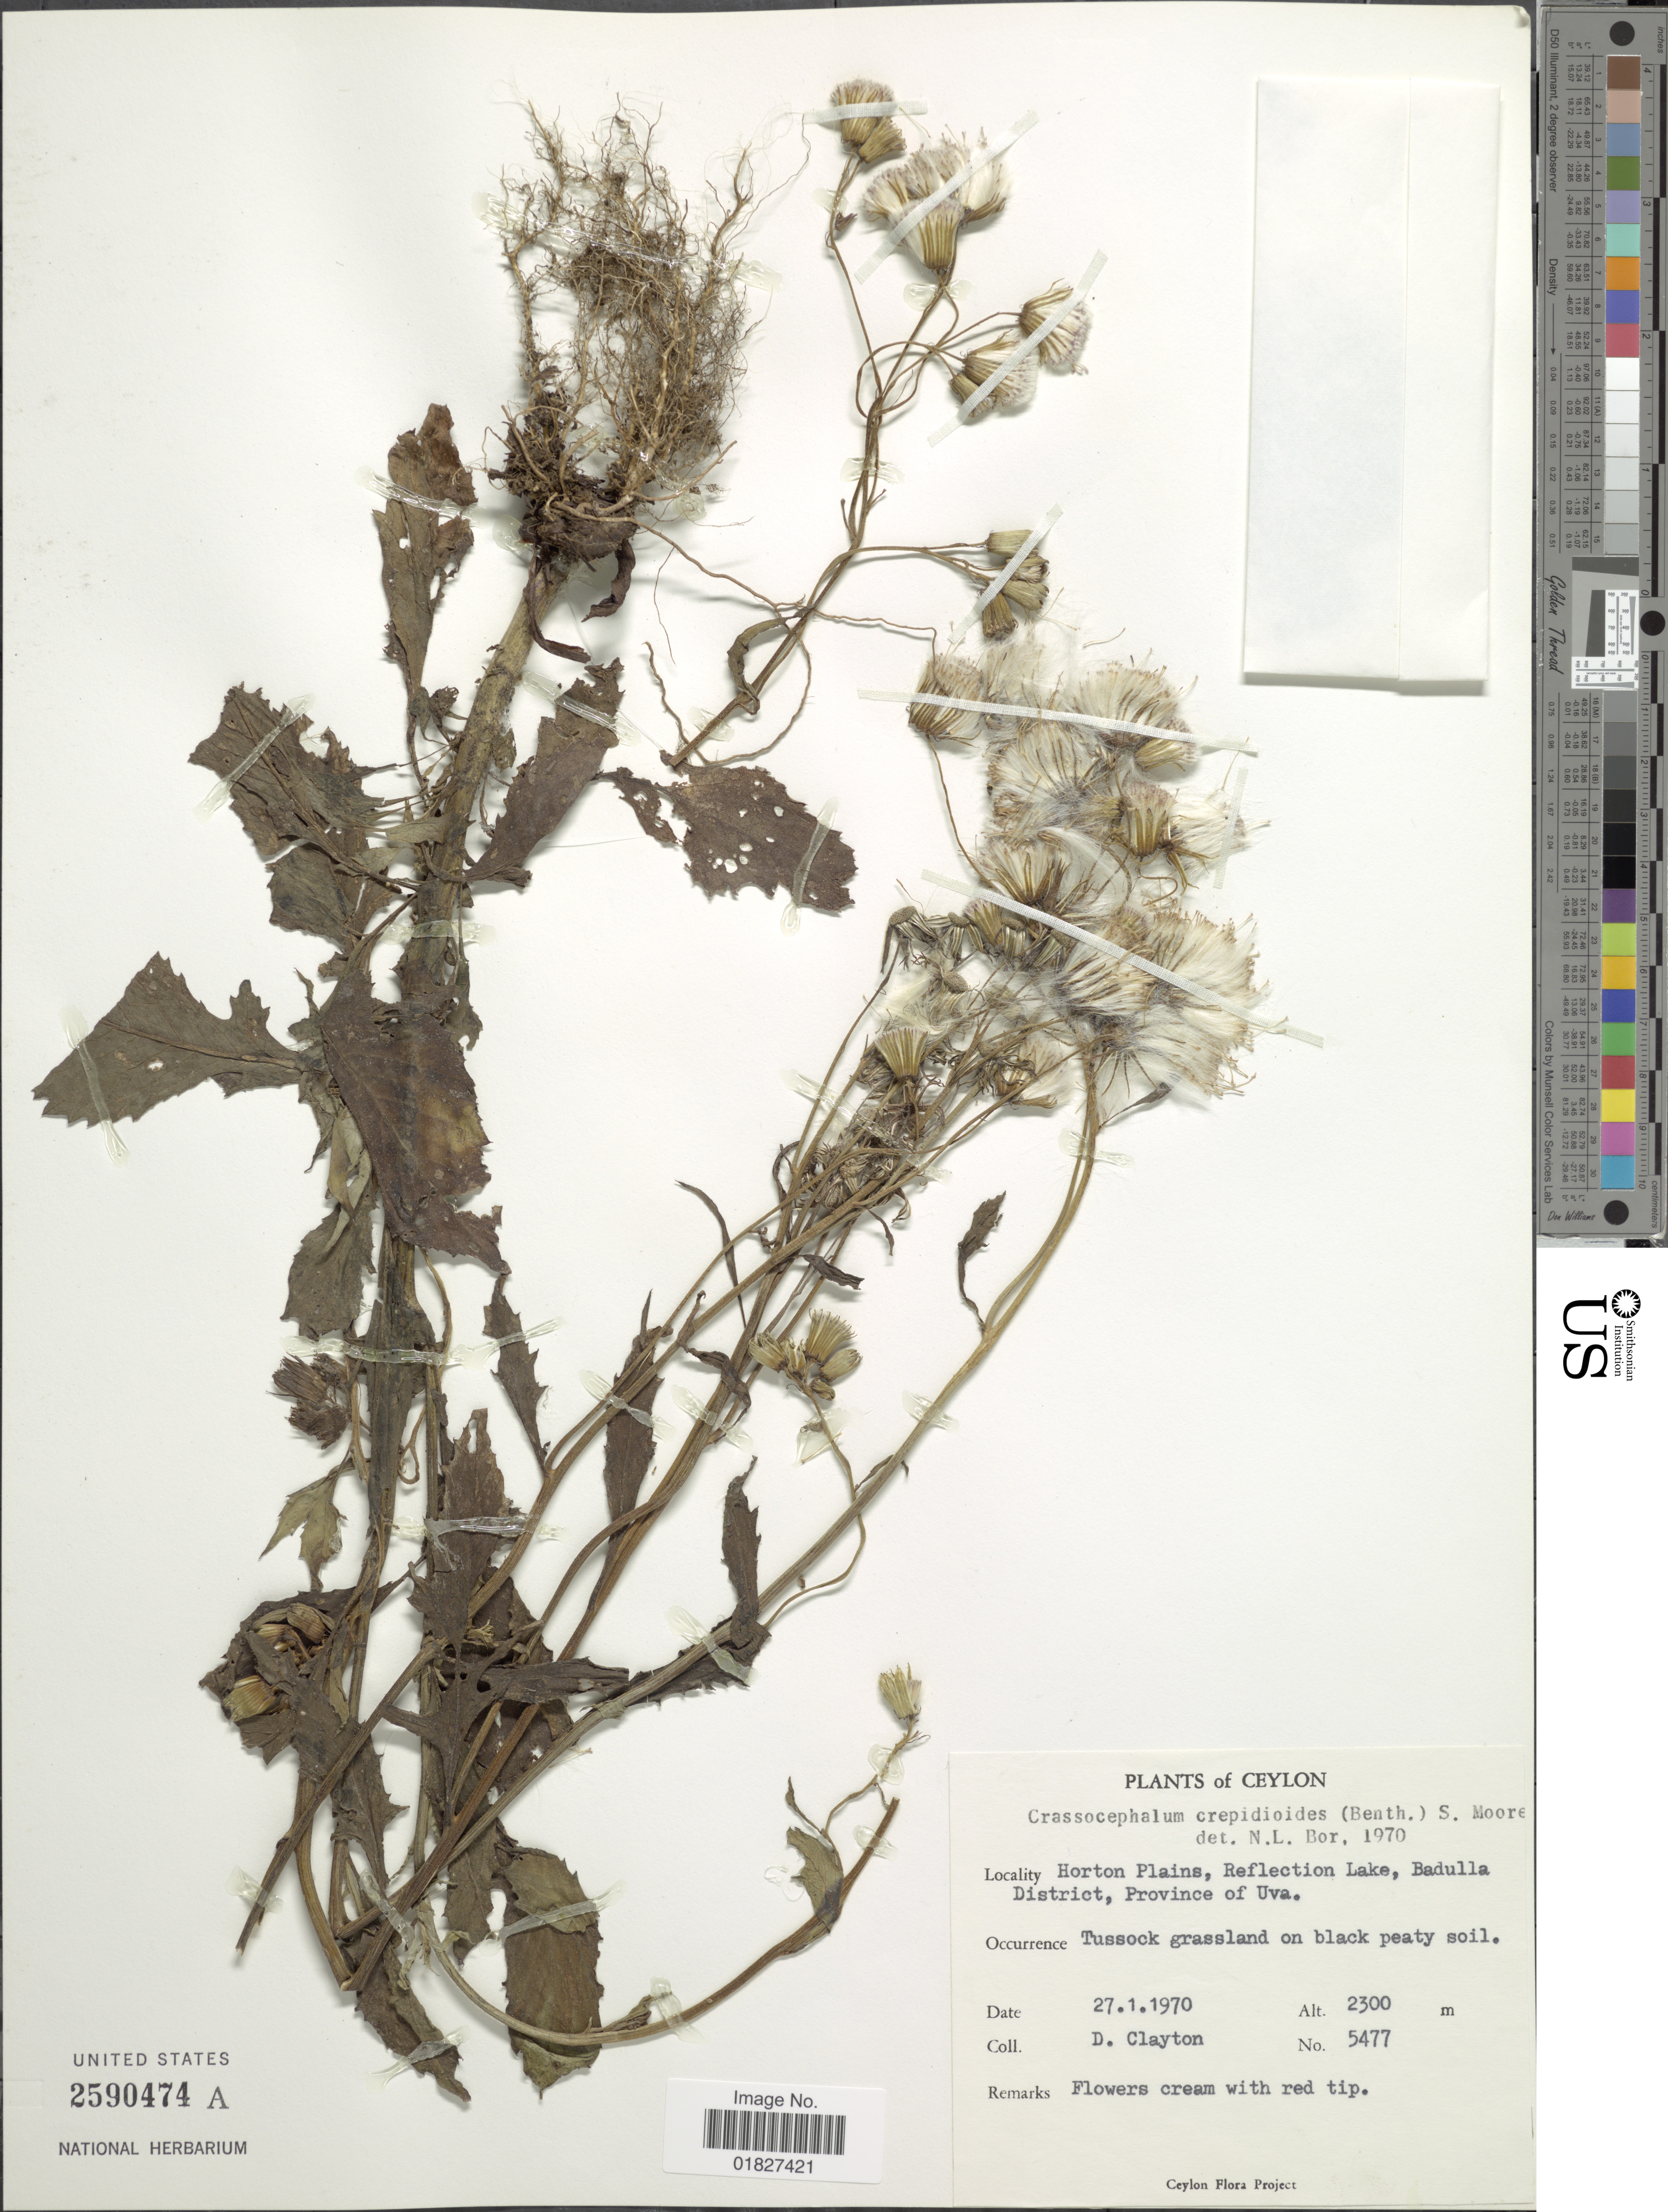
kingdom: Plantae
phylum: Tracheophyta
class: Magnoliopsida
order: Asterales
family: Asteraceae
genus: Crassocephalum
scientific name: Crassocephalum crepidioides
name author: (Benth.) S. Moore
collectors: D. Clayton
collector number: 5477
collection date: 1970-01-27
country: Sri Lanka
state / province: Uva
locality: Horton Plains, Reflection Lake, Badulla District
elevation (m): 2300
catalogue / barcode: US 2590474A